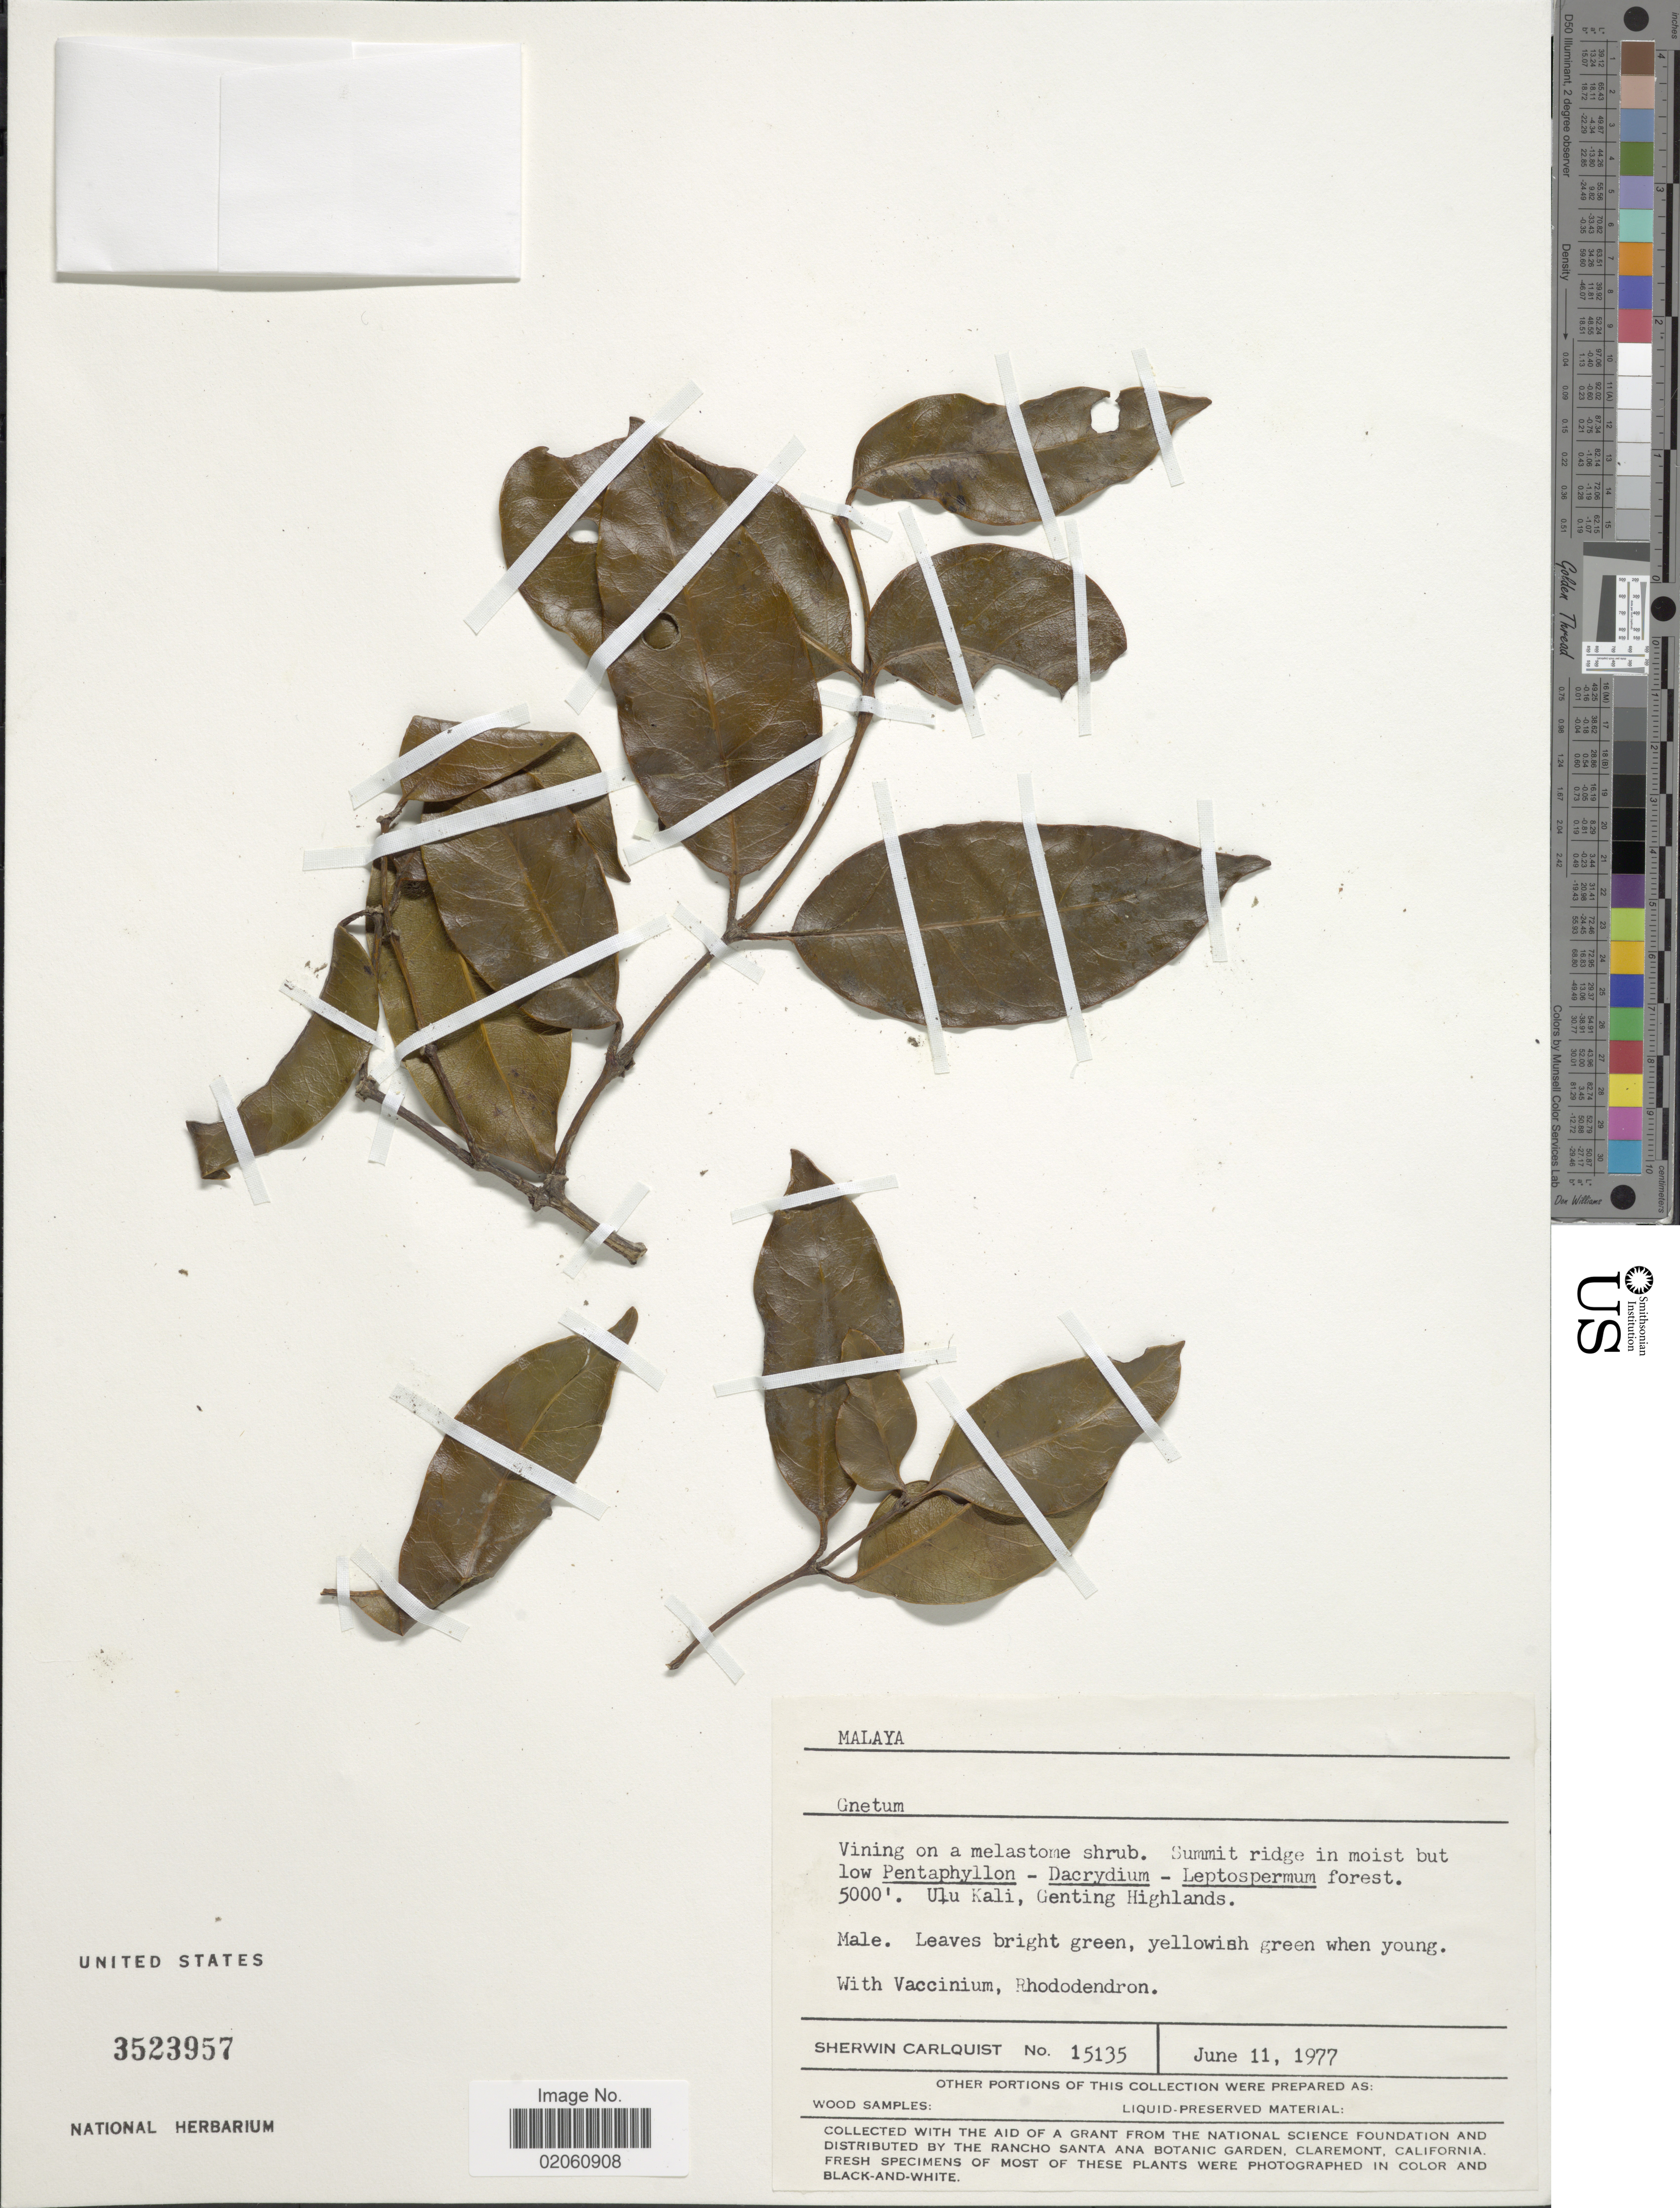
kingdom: Plantae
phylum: Tracheophyta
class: Gnetopsida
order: Gnetales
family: Gnetaceae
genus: Gnetum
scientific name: Gnetum sp.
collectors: S. Carlquist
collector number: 15135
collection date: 1977-06-11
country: Malaysia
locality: Malaya, Summit ridge in moist but low Pentaphyllon - Dacrydium - Leptospermum forest, Ulu Kali, Genting Highlands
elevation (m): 1524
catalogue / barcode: US 3523957